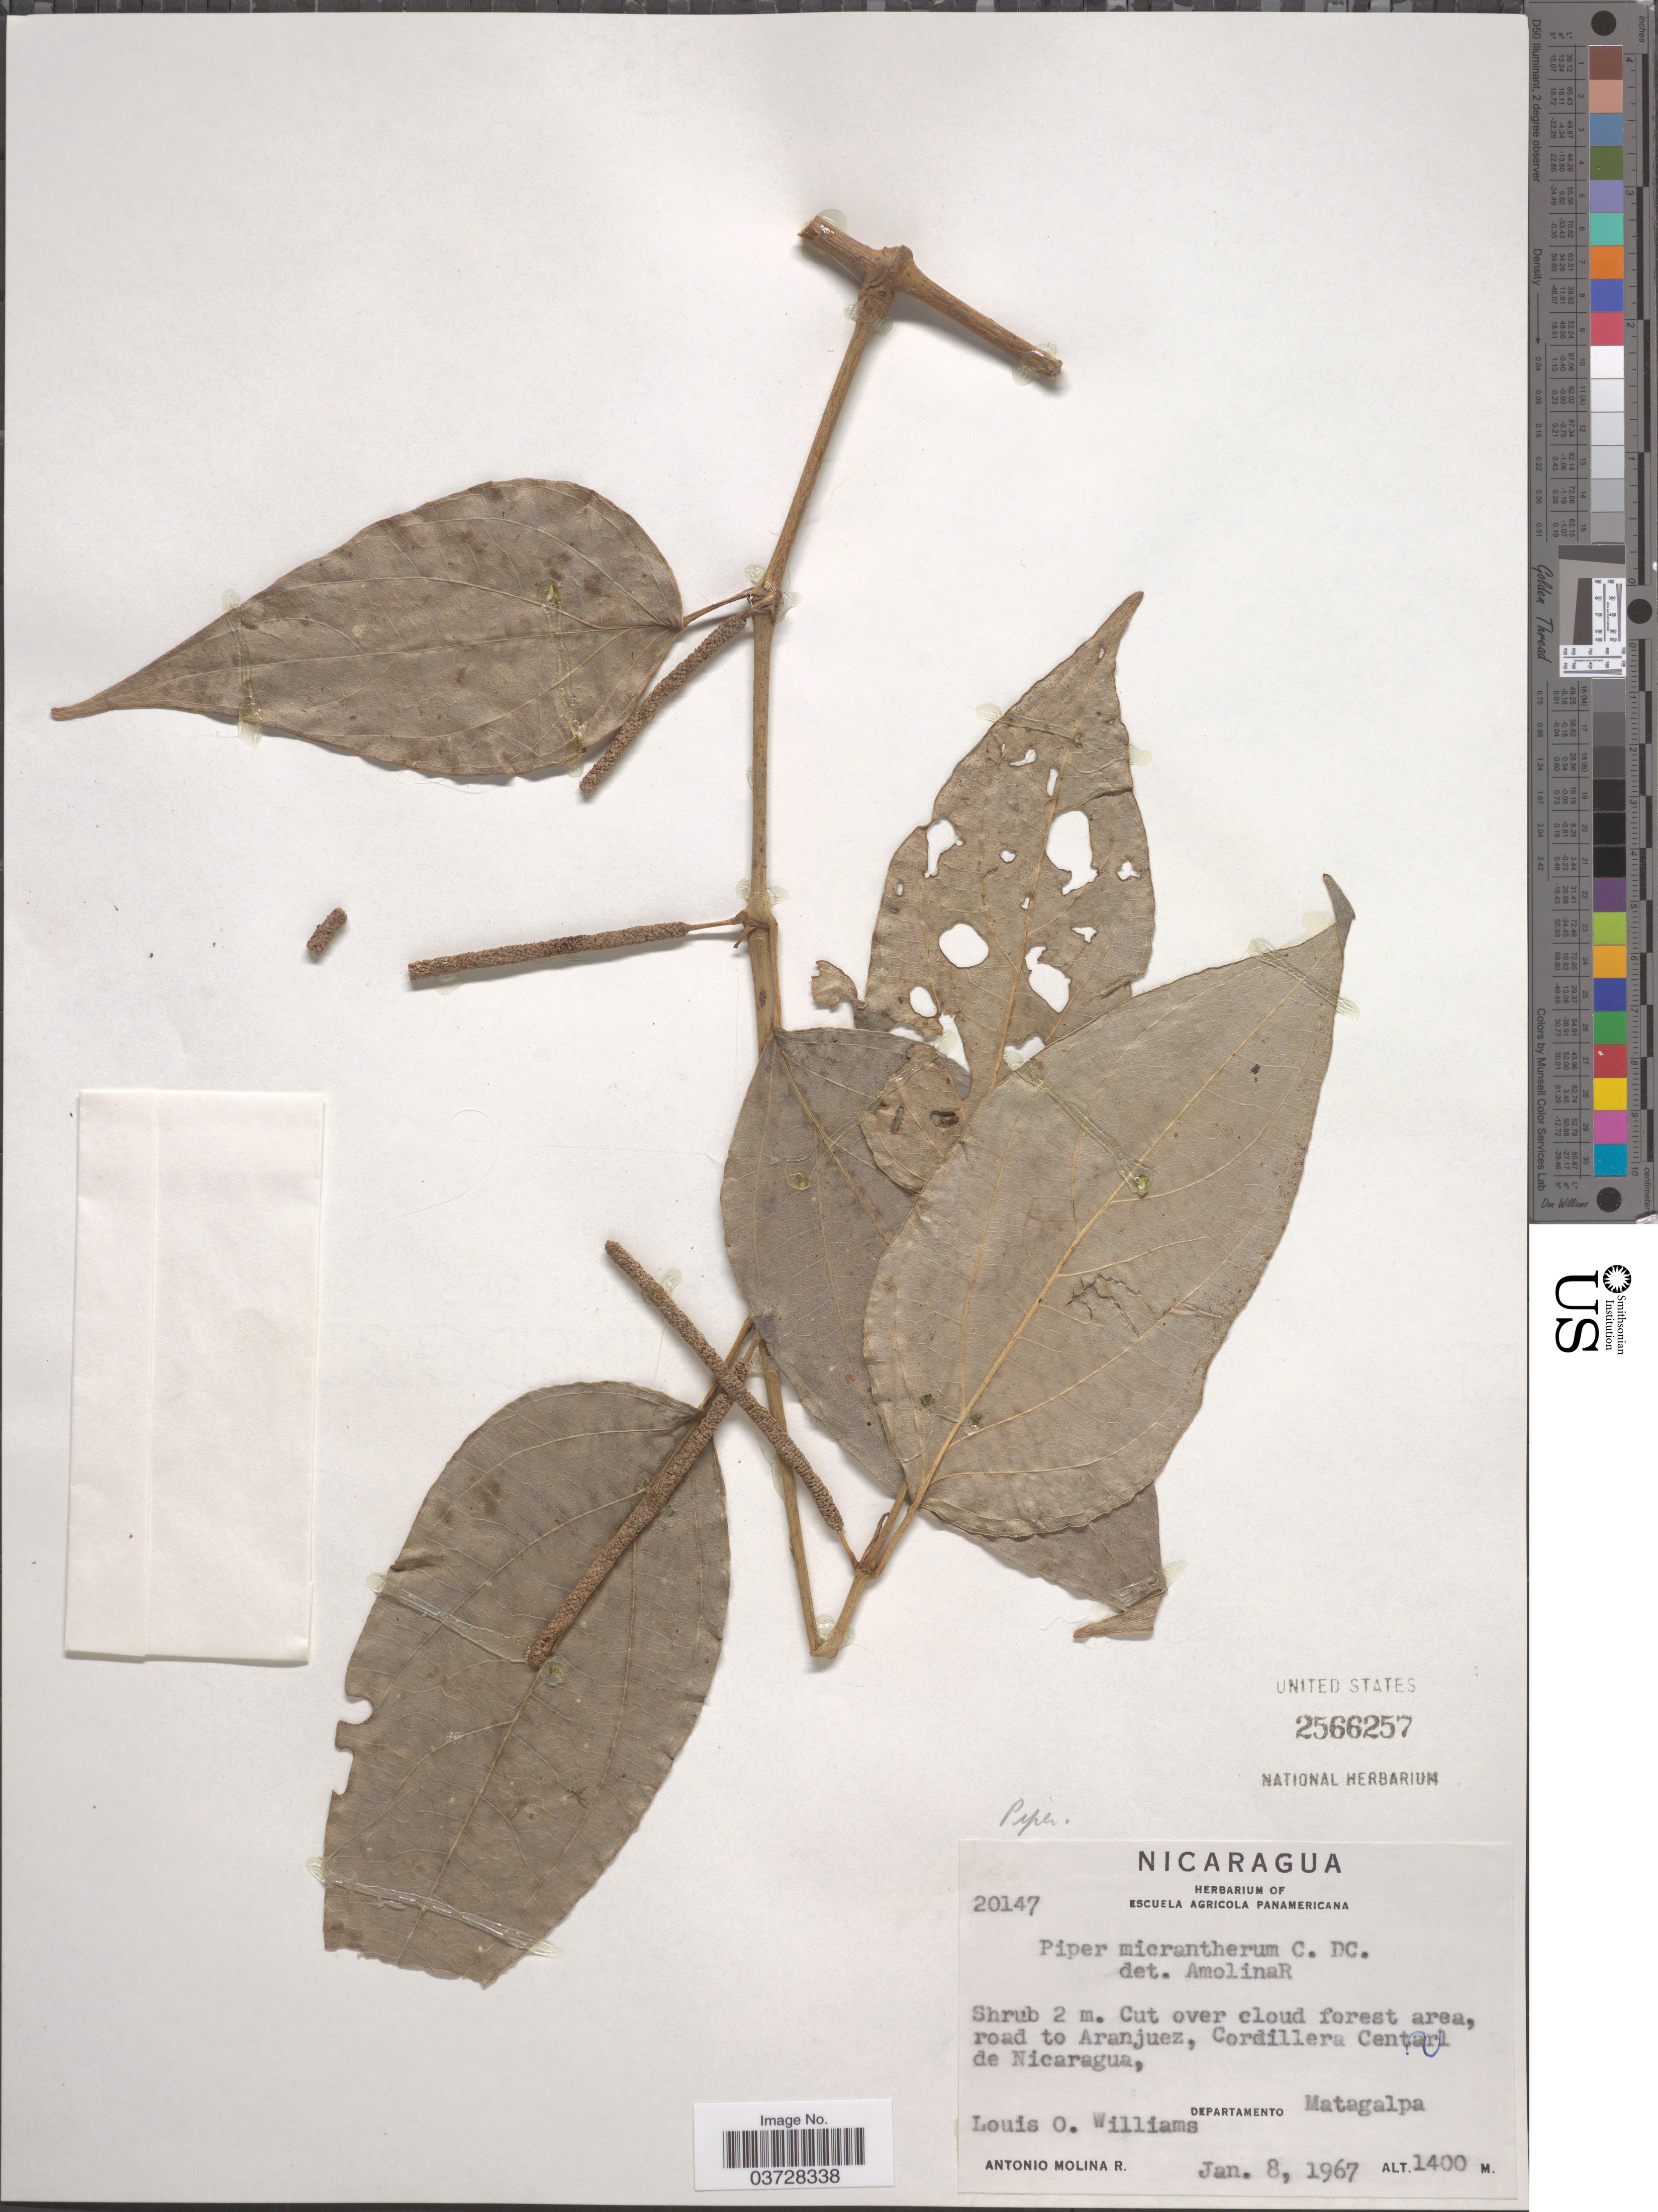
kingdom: Plantae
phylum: Tracheophyta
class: Magnoliopsida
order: Piperales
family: Piperaceae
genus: Piper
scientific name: Piper micranthera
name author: C. DC.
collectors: L. O. Williams & A. Molina R.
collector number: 20147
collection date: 1967-01-08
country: Nicaragua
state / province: Matagalpa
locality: Road to Aranjuez, Cordillera Central de Nicaragua, Departamento Matagalpa.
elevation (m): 1400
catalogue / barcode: US 2566257